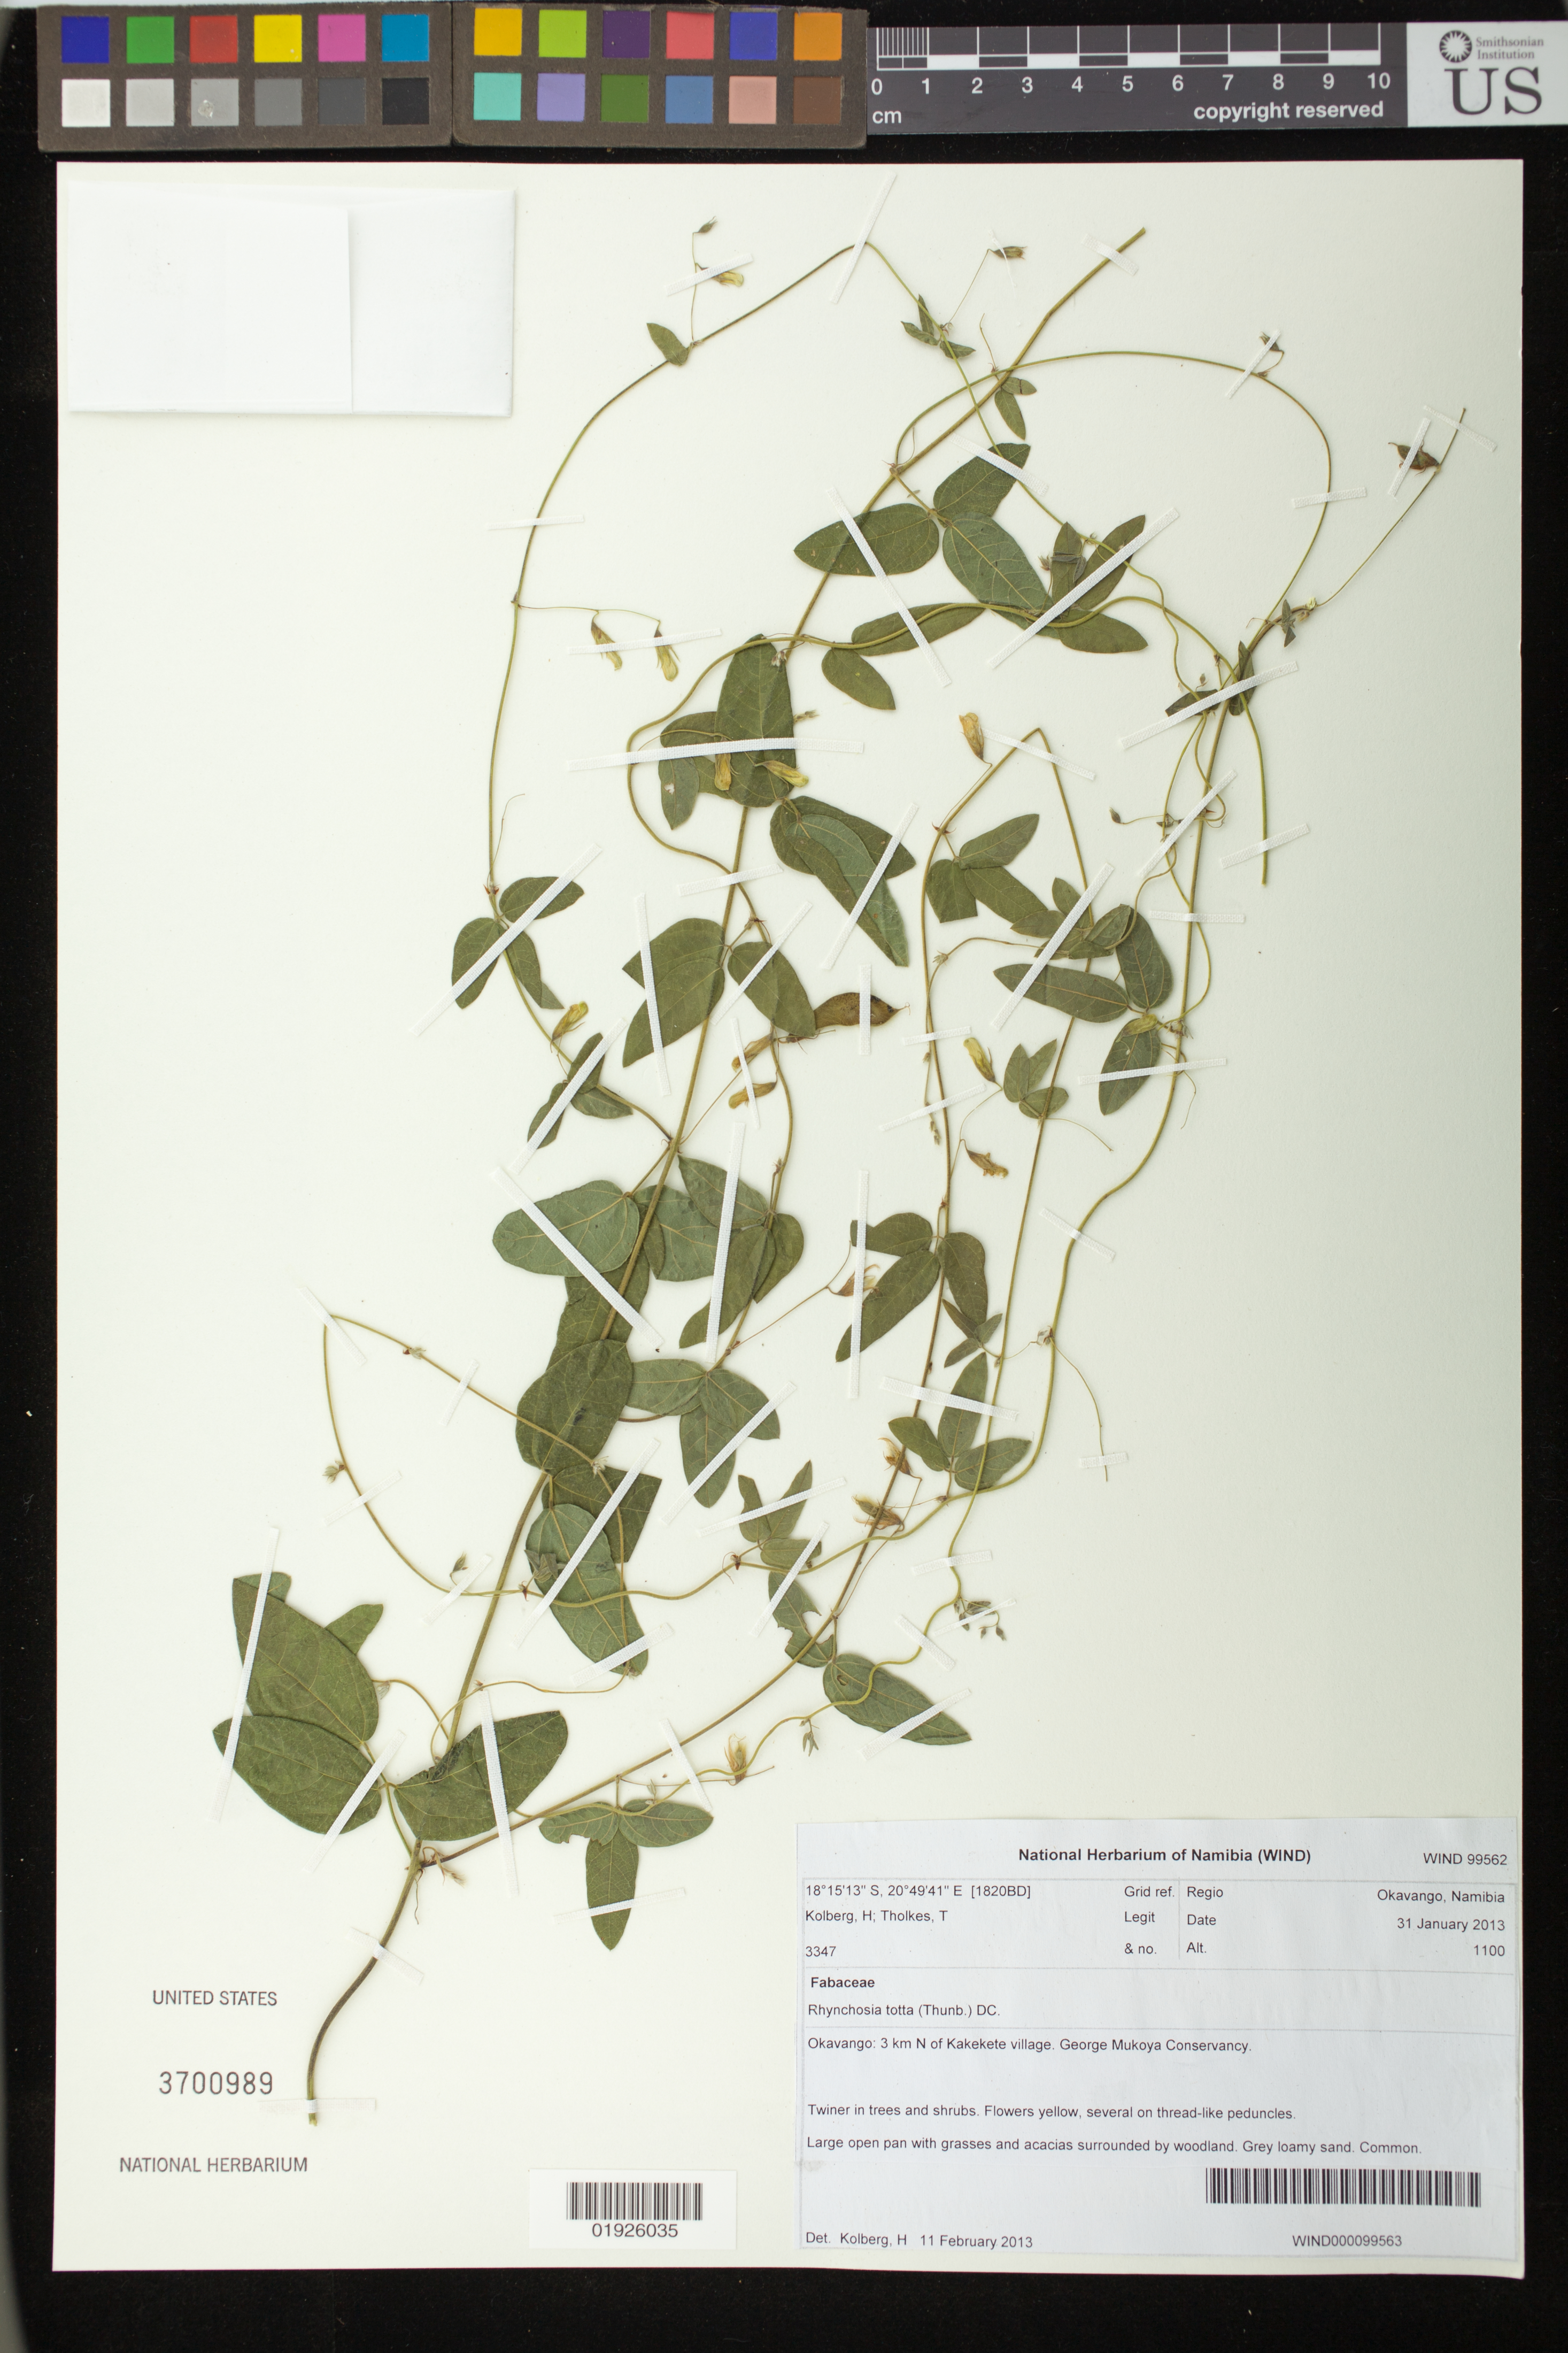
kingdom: Plantae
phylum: Tracheophyta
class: Magnoliopsida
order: Fabales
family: Fabaceae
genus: Rhynchosia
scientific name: Rhynchosia totta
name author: DC.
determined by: Kolberg, H. H.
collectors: H. H. Kolberg & T. Tholkes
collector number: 3347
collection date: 2013-01-31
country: Namibia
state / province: Kavango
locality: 3 km N of Kakekete village. George Mukoya Conservancy.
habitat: Large open pan with grasses and acacias surrounded by woodland. Grey loamy sand.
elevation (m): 1100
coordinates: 18 15 13 S, 20 49 41 E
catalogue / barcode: US 3700989